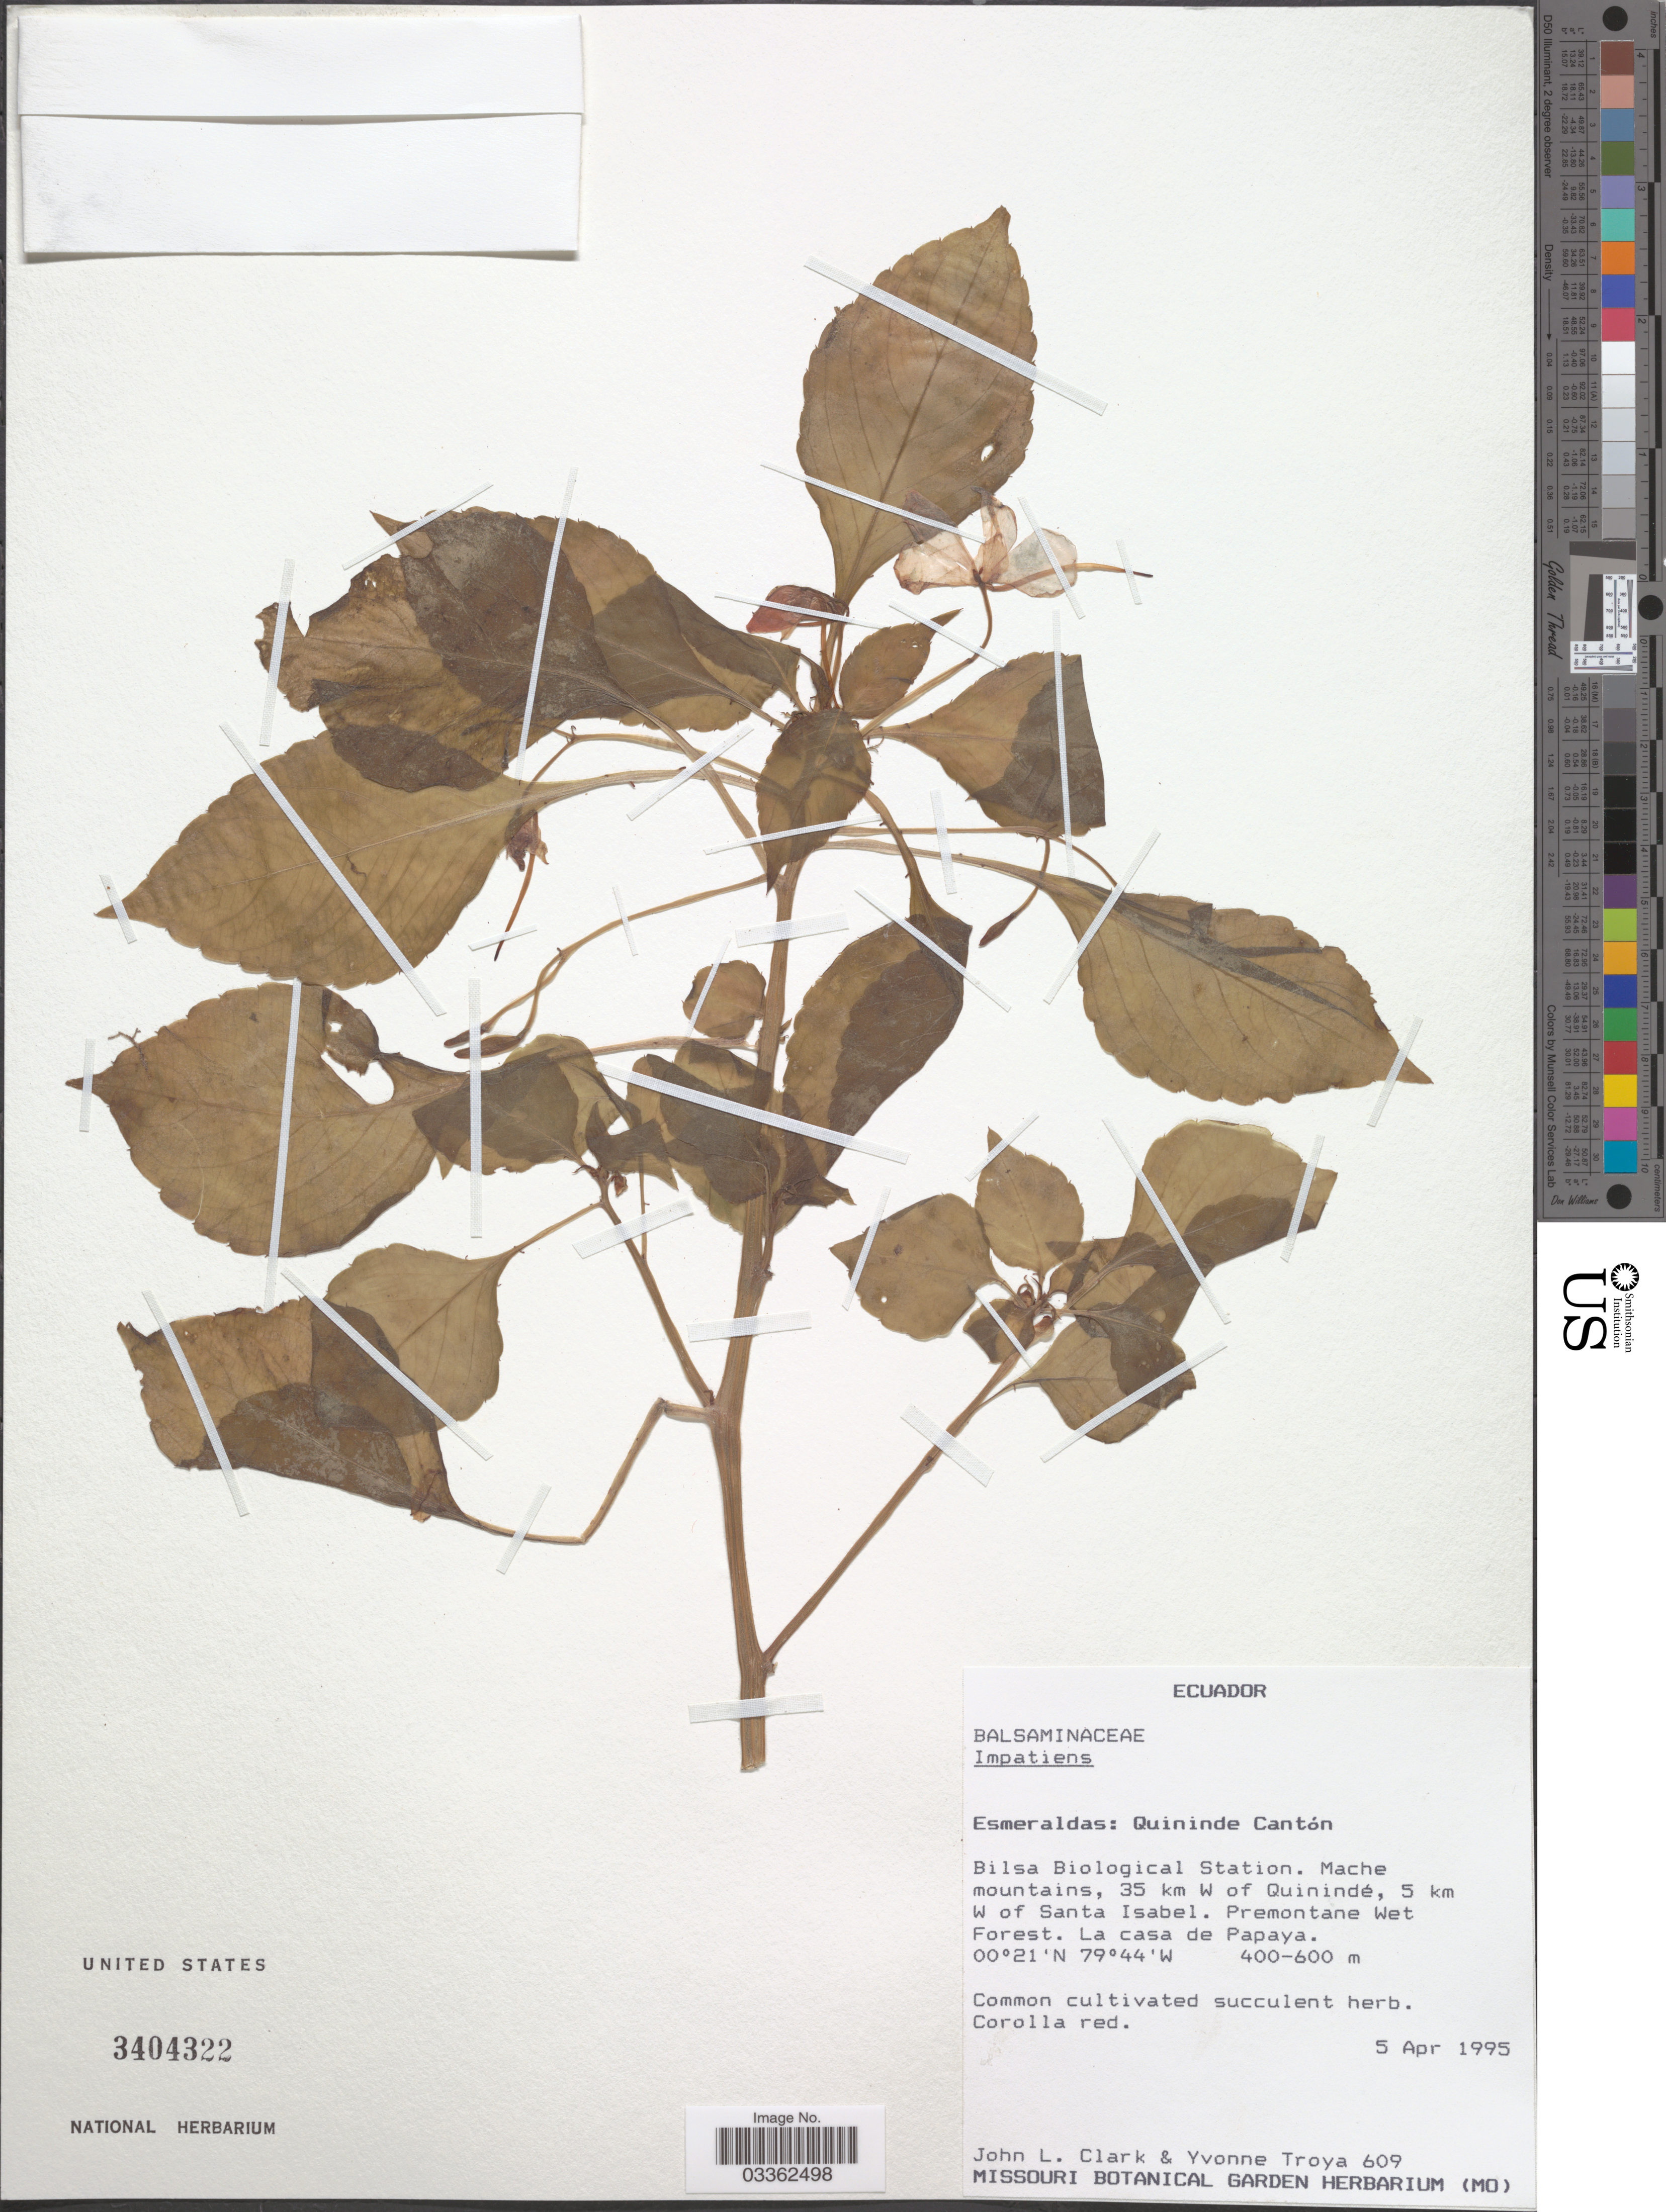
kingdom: Plantae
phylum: Tracheophyta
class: Magnoliopsida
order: Ericales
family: Balsaminaceae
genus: Impatiens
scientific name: Impatiens sp.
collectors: J. L. Clark & Y. Troya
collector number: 609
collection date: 1995-04-05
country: Ecuador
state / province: Esmeraldas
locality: Quininde Cantón. Bilsa Biological Station. Mache mountains, 35 km W of Quinindé, 5 km W of Santa Isabel.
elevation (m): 400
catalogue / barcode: US 3404322